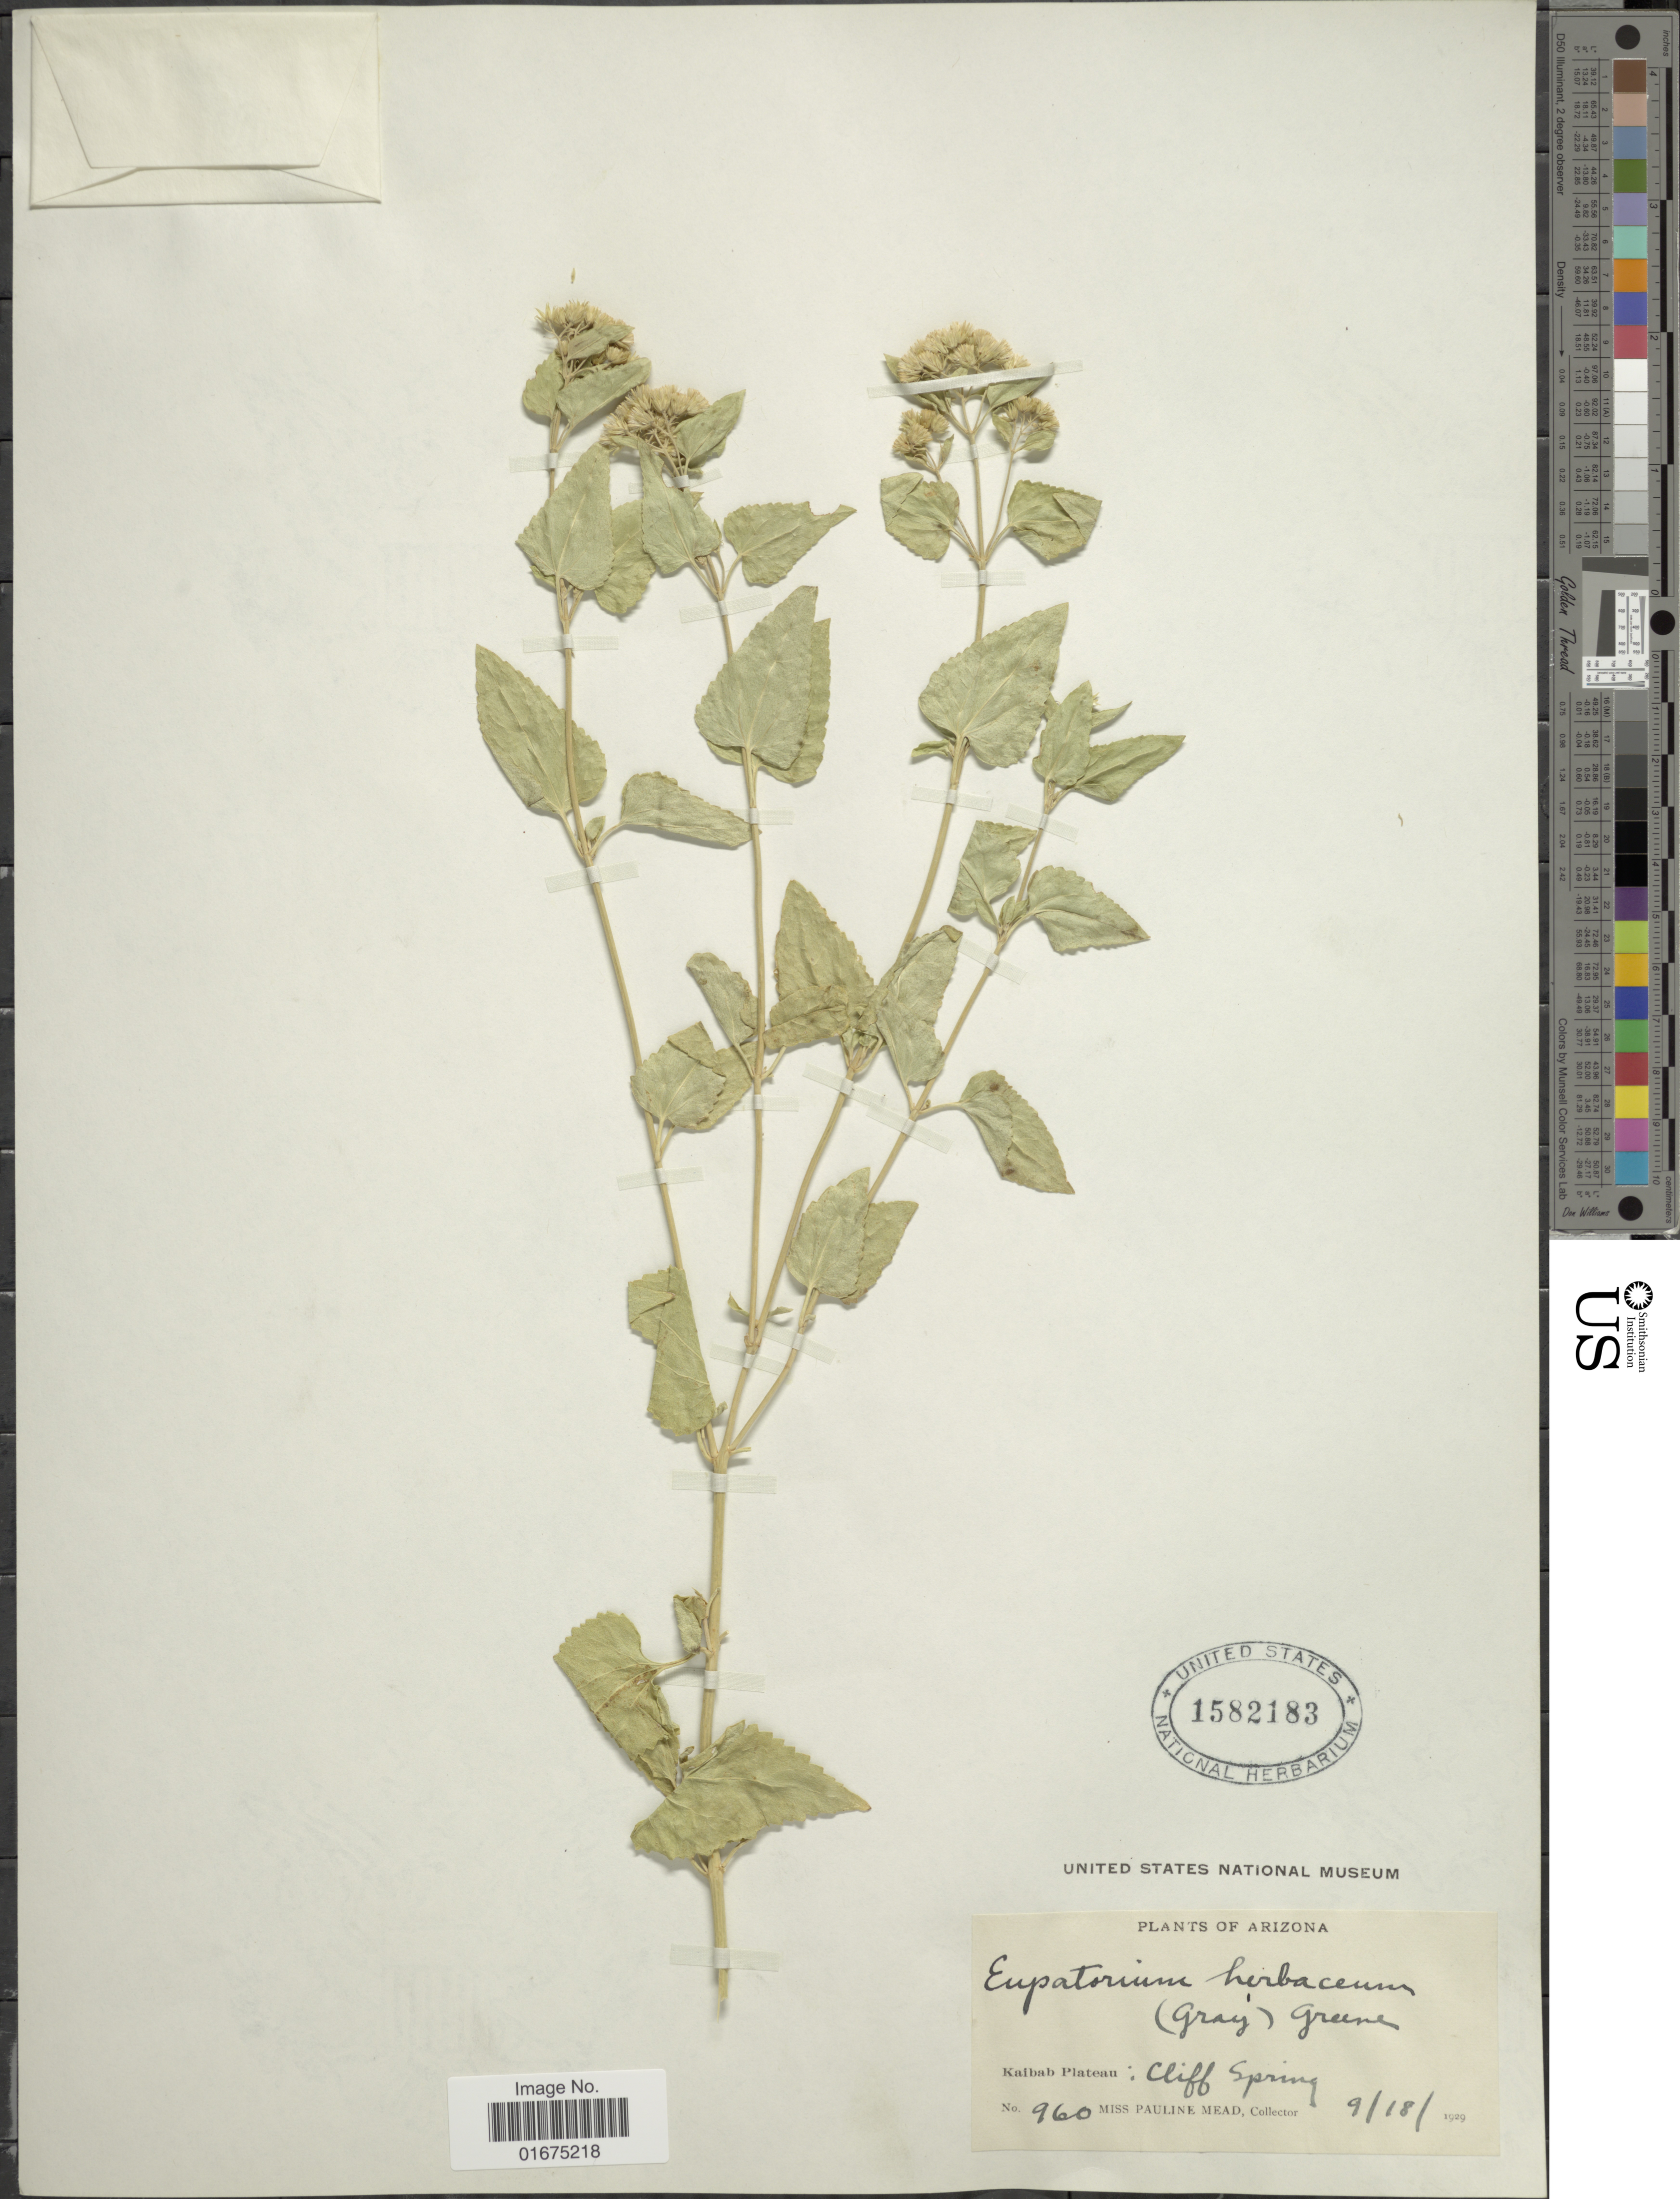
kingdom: Plantae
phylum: Tracheophyta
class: Magnoliopsida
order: Asterales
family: Asteraceae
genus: Ageratina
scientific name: Ageratina herbacea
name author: (A. Gray) R.M. King & H. Rob.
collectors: P. Mead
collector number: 960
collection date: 1929-09-18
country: United States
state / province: Arizona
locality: Kaibab Plateau: Cliff Spring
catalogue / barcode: US 1582183